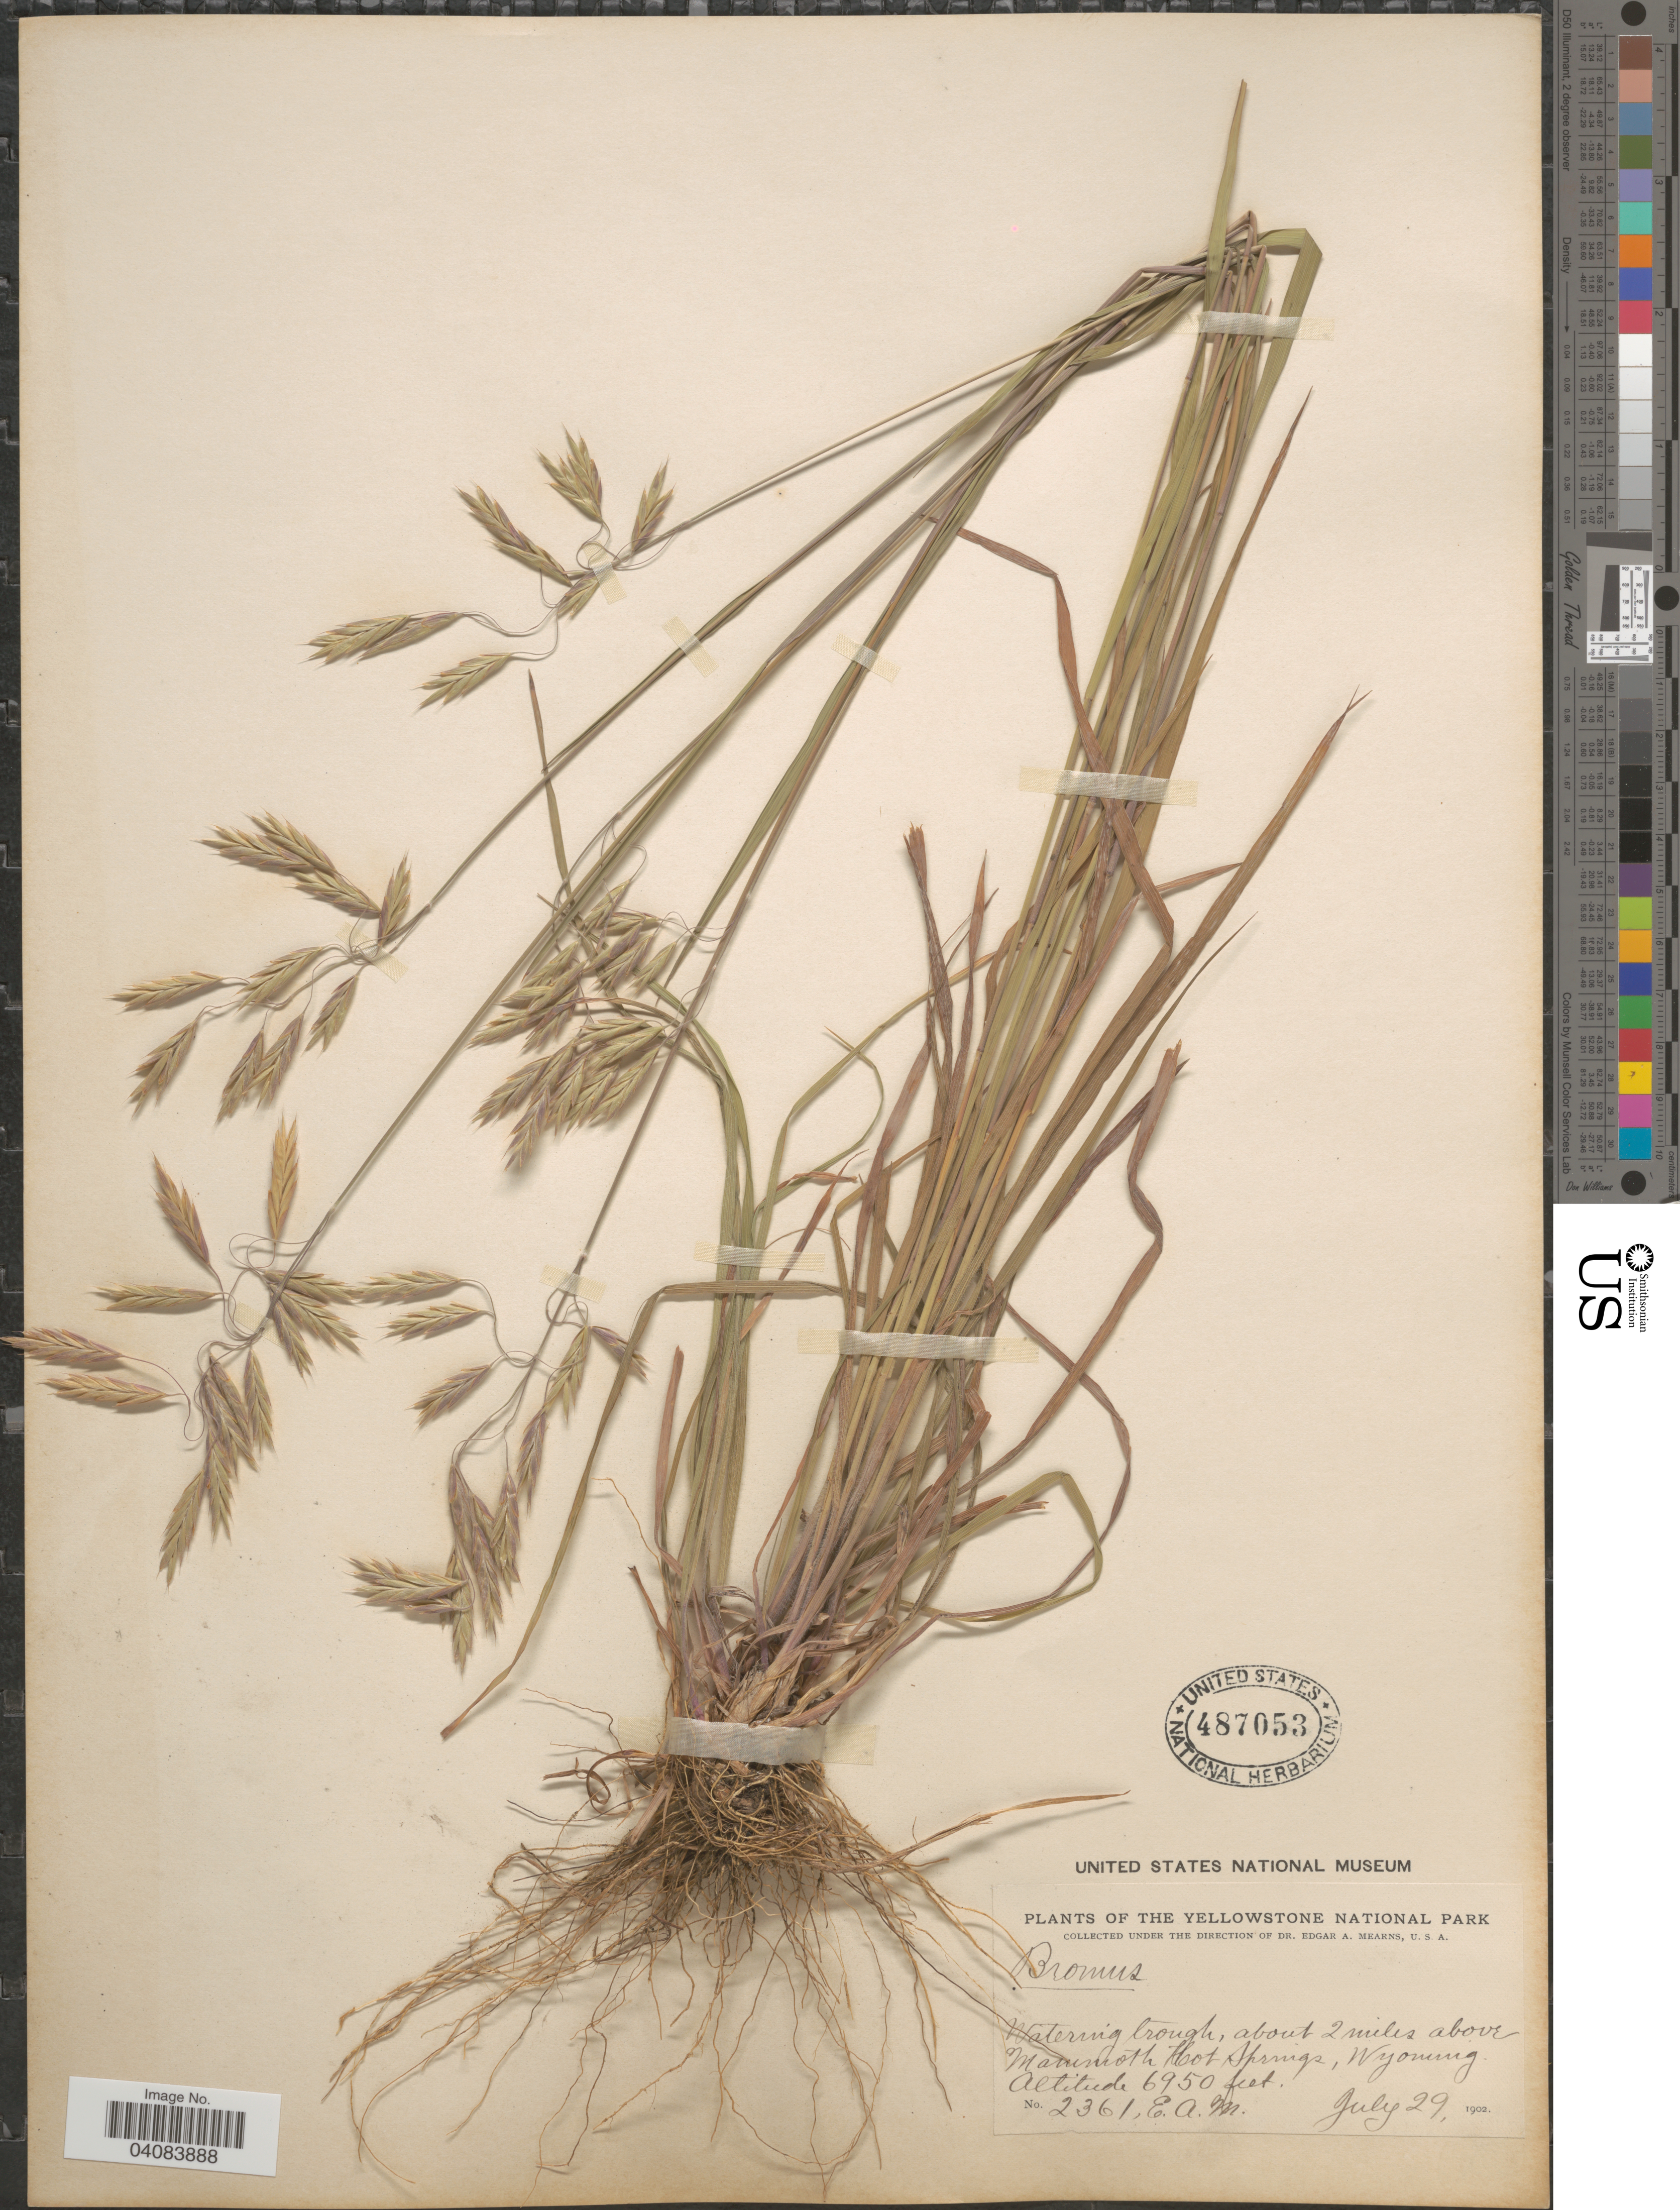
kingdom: Plantae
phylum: Tracheophyta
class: Liliopsida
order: Poales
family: Poaceae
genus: Bromus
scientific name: Bromus porteri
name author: (J.M. Coult.) Nash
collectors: E. A. Mearns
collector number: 2361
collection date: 1902-07-29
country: United States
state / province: Wyoming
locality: Yellowstone National Park. Watering trough, about 2 miles above Mammoth Hot Springs.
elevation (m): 2118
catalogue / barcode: US 487053